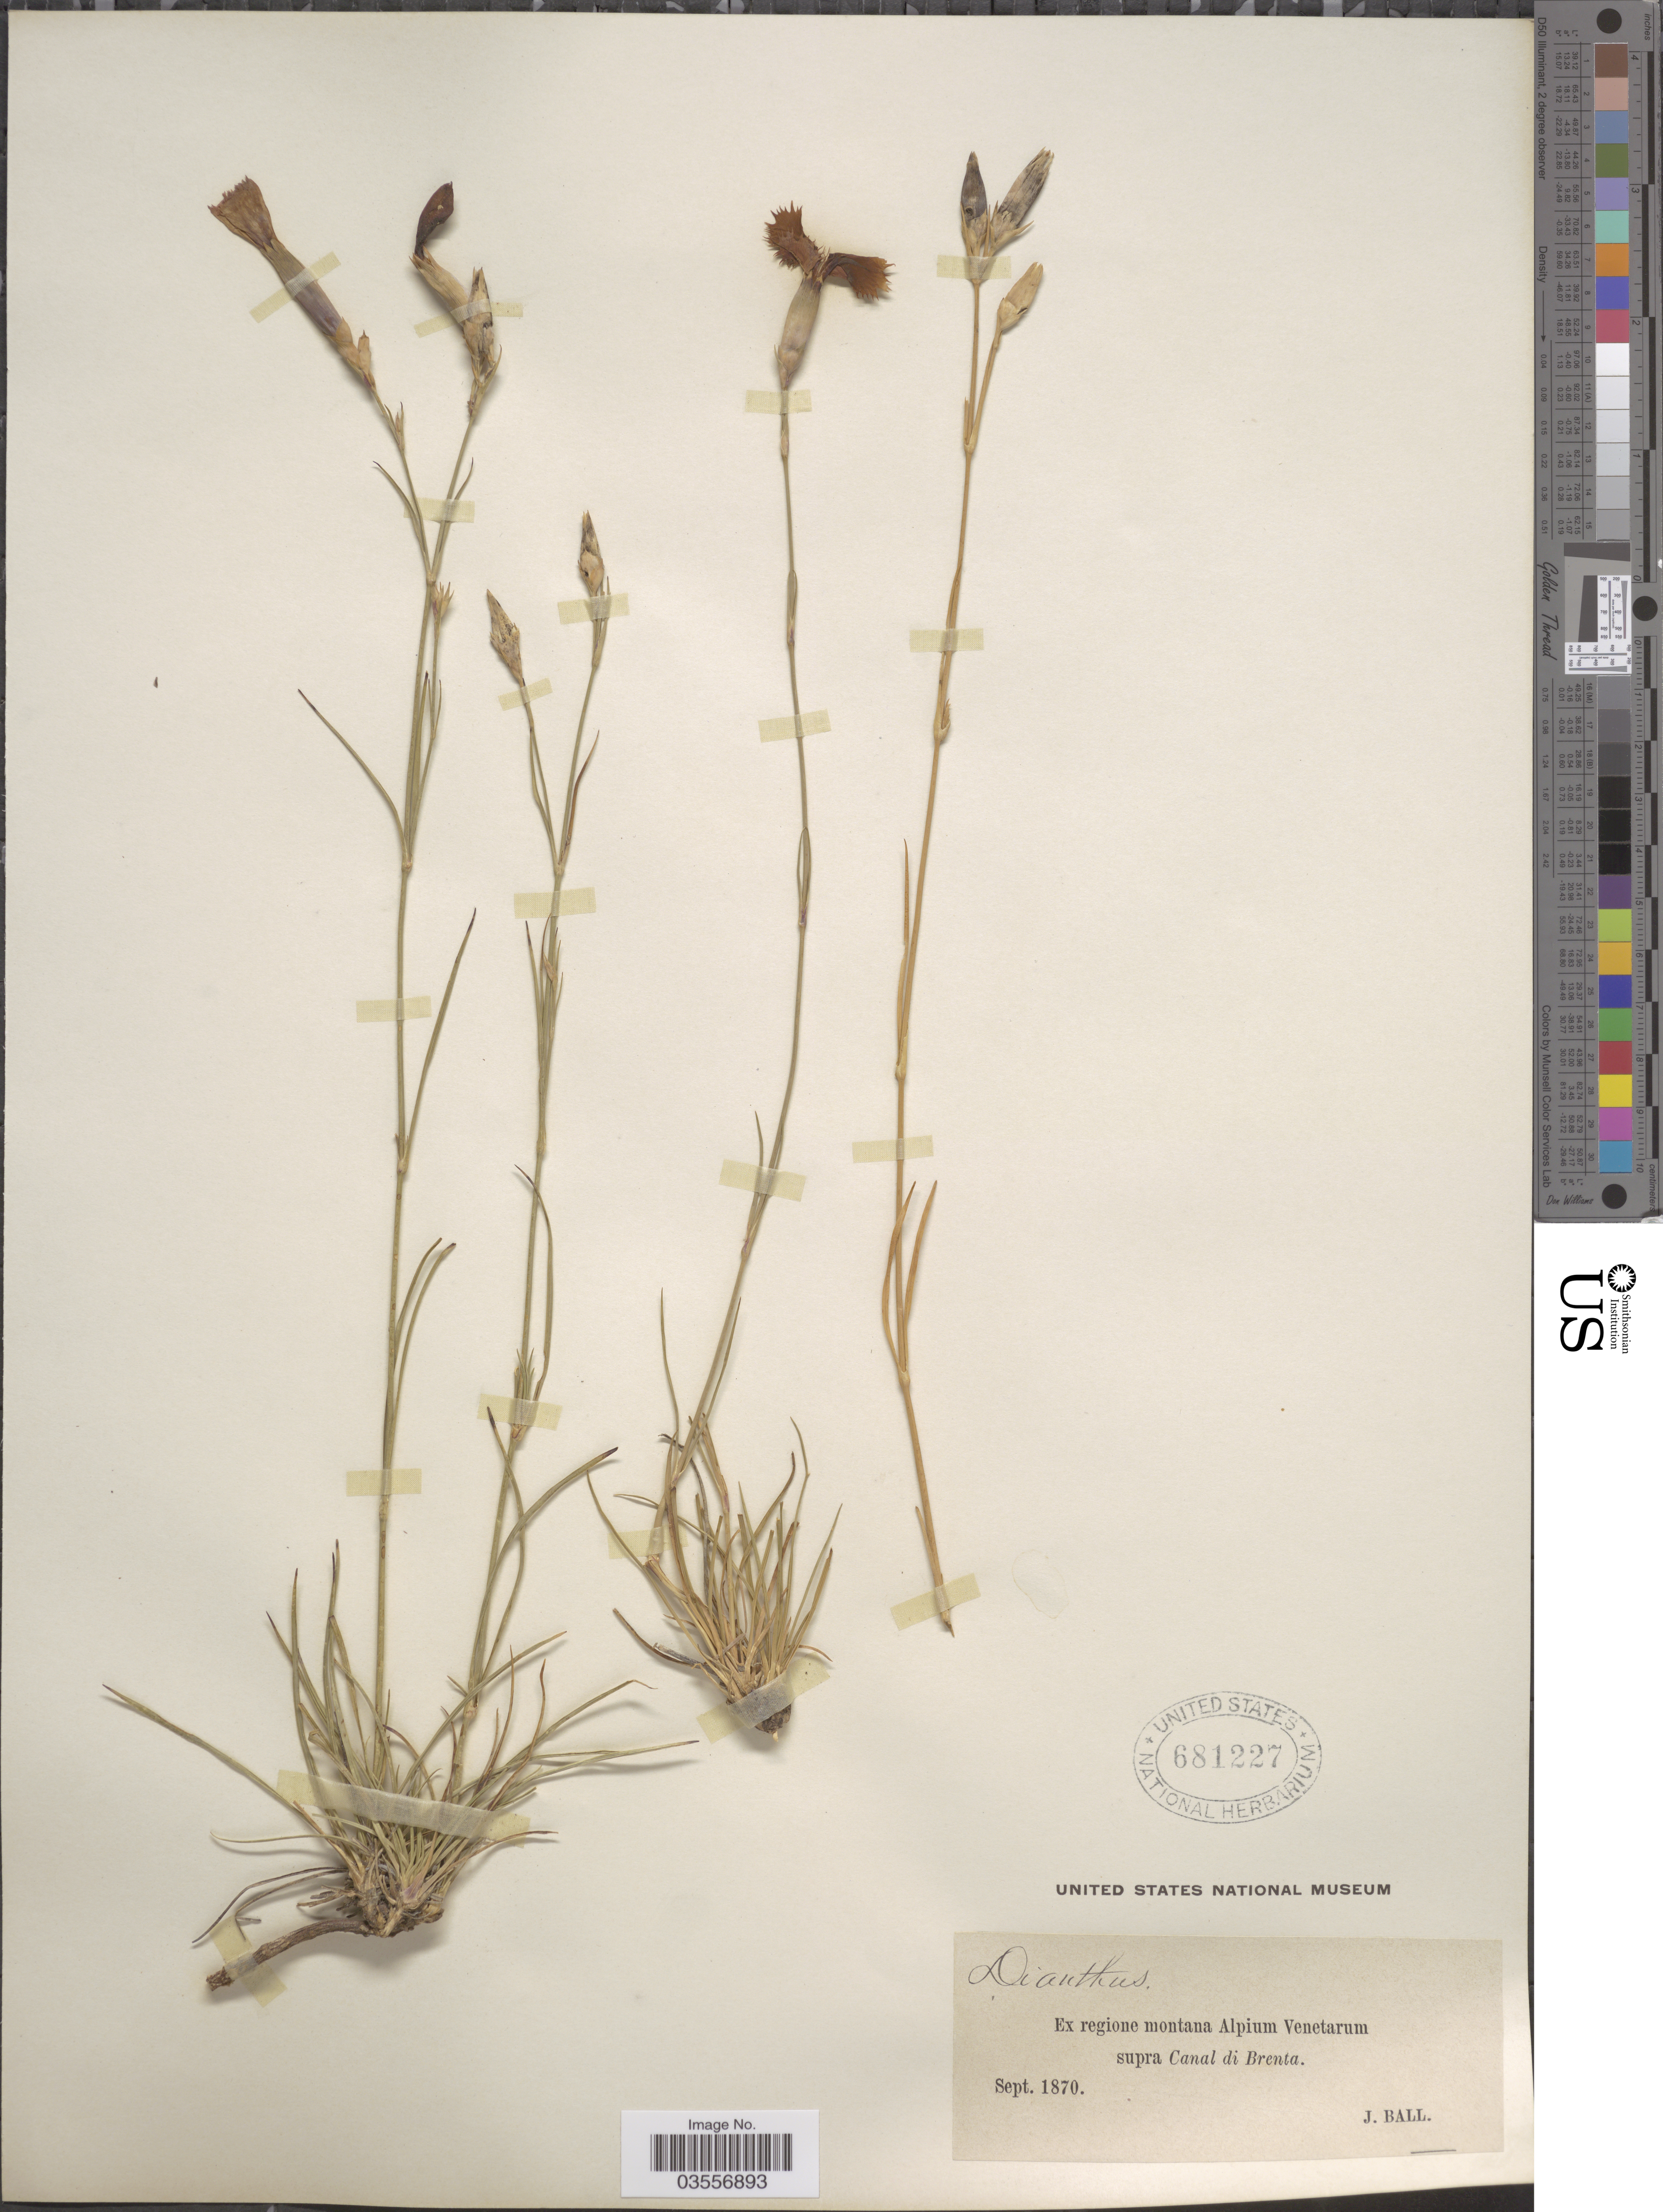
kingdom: Plantae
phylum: Tracheophyta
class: Magnoliopsida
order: Caryophyllales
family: Caryophyllaceae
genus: Dianthus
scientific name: Dianthus sp.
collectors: J. Ball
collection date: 1870-09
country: Italy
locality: Ex regione montana Alpium Venetarum supra Canal di Brenta.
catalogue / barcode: US 681227